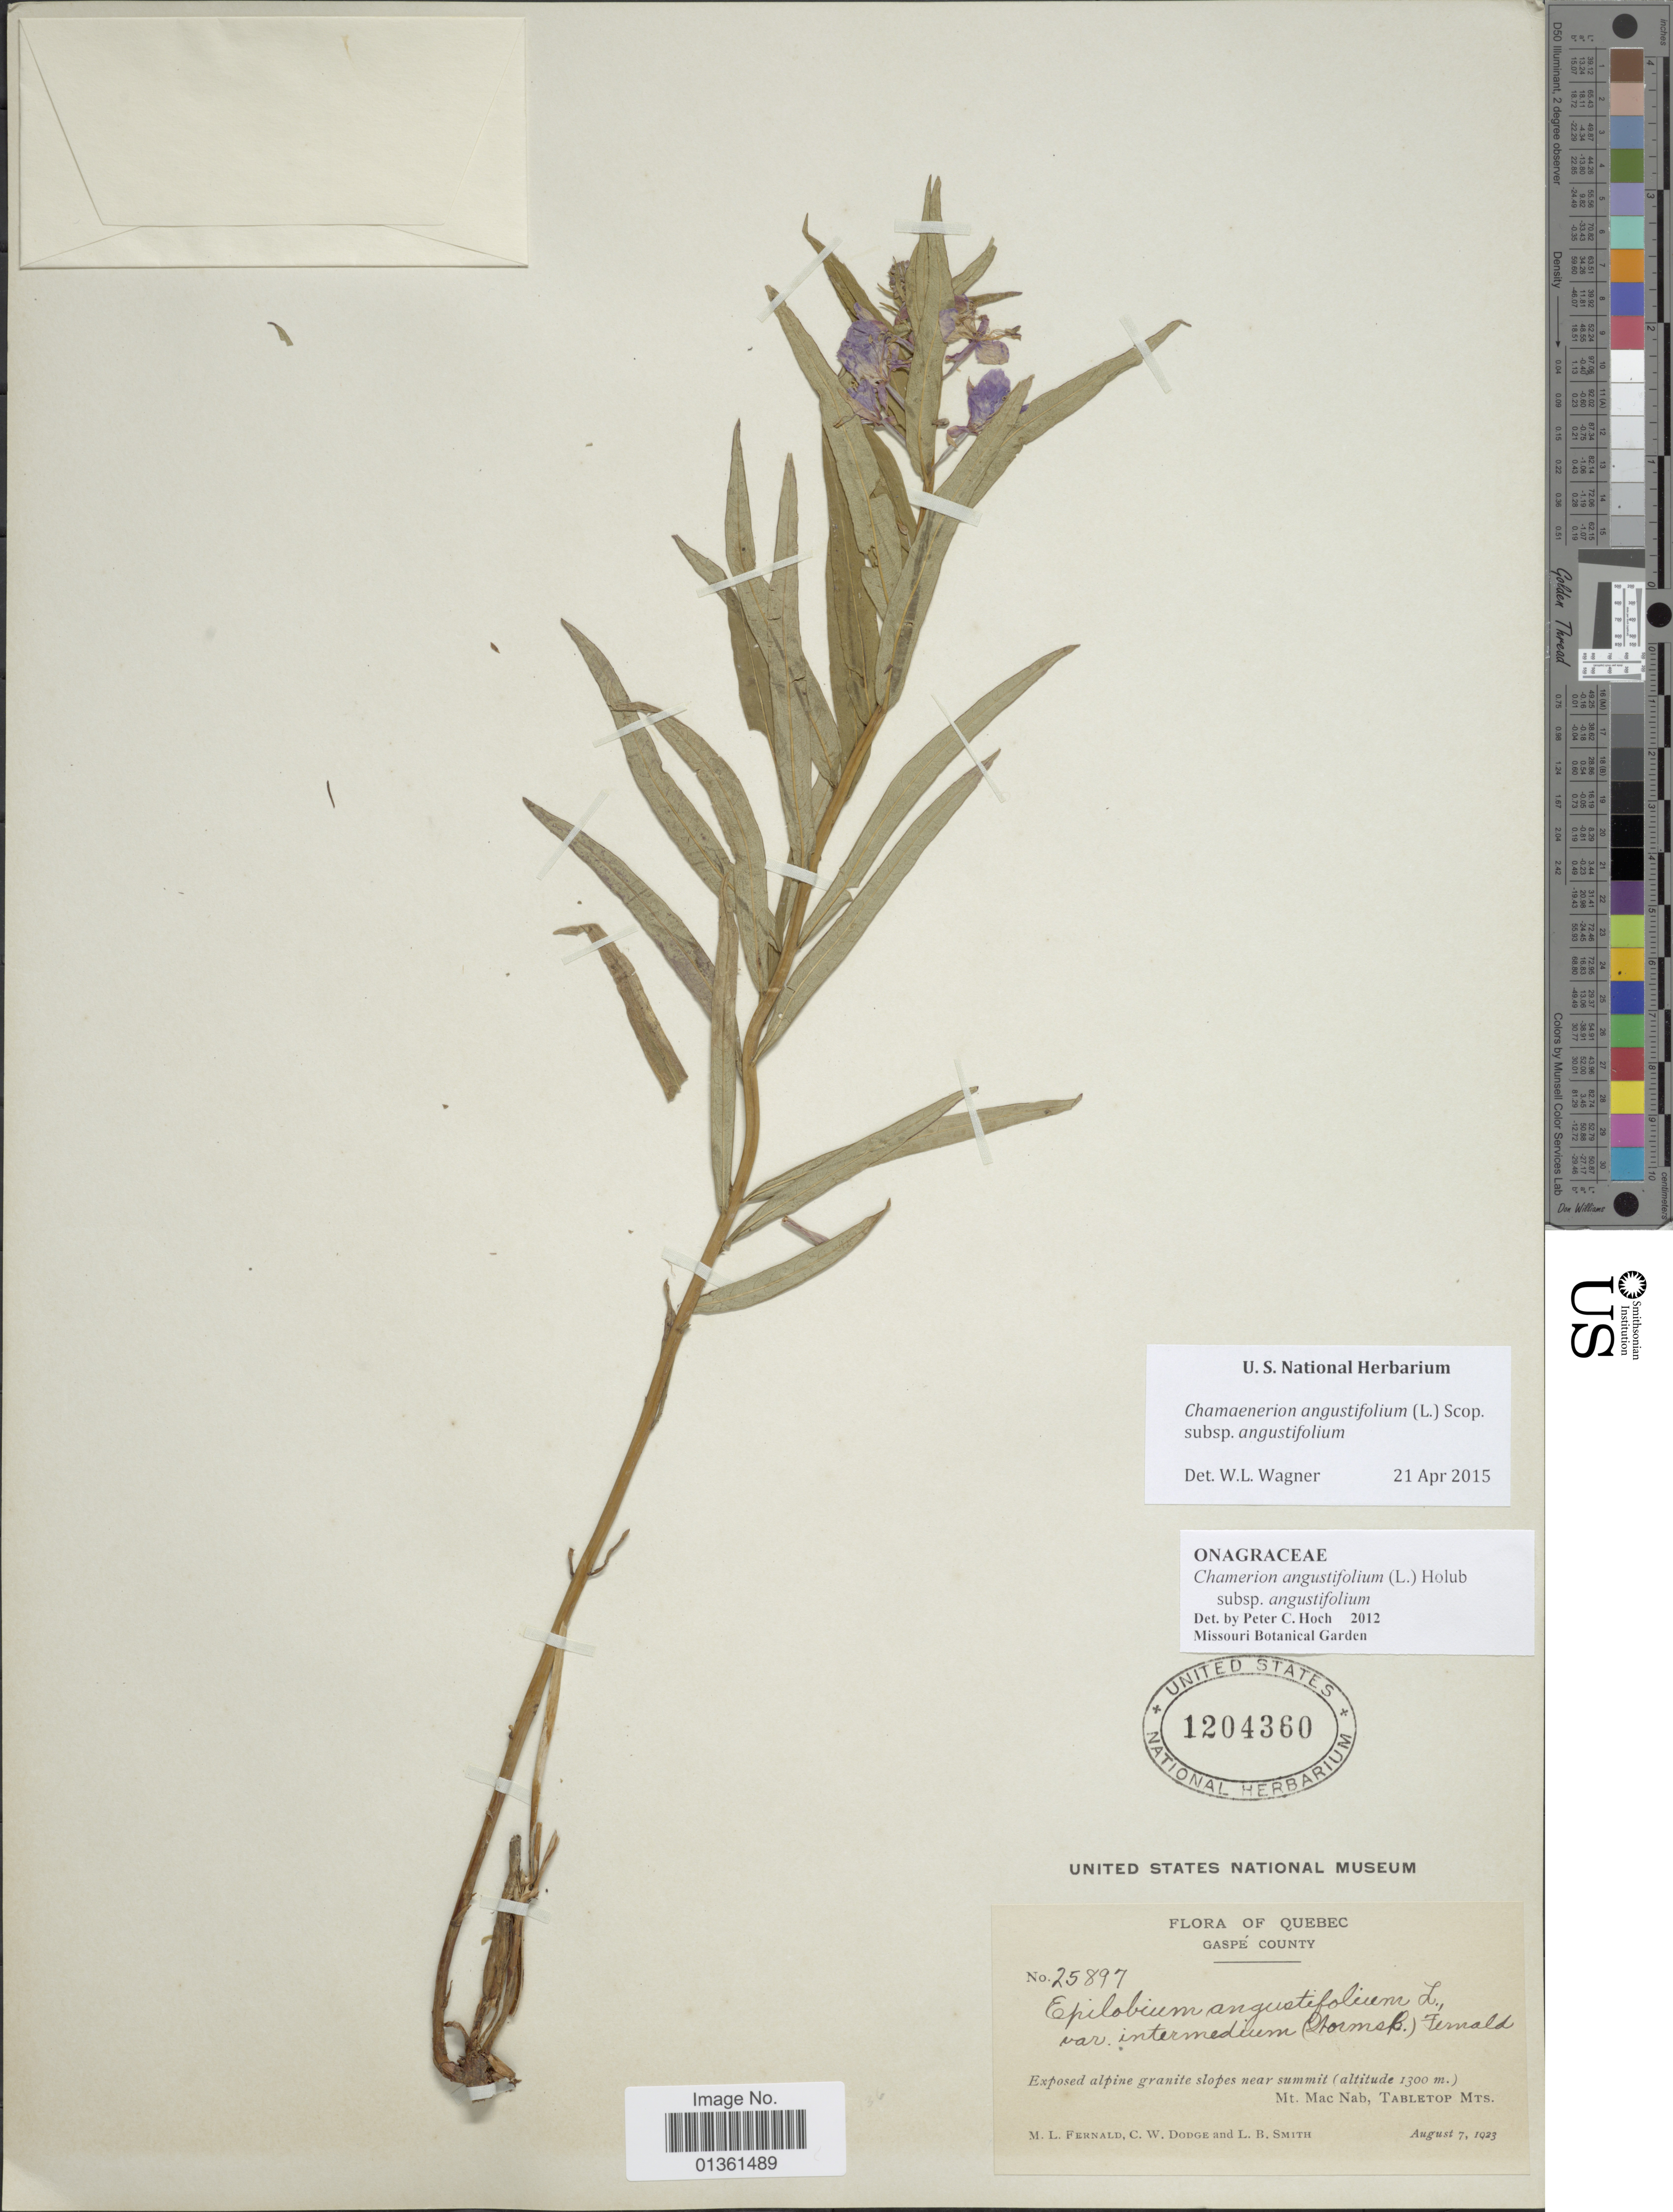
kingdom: Plantae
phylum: Tracheophyta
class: Magnoliopsida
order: Myrtales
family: Onagraceae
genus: Chamaenerion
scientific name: Chamaenerion angustifolium subsp. angustifolium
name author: (L.) Scop.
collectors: M. L. Fernald, C. Dodge & L. Smith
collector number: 25897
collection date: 1923-08-07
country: Canada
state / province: Quebec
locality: Gaspé County. Mt. Mac Nab, Tabletop Mts.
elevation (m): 1300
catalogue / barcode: US 1204360